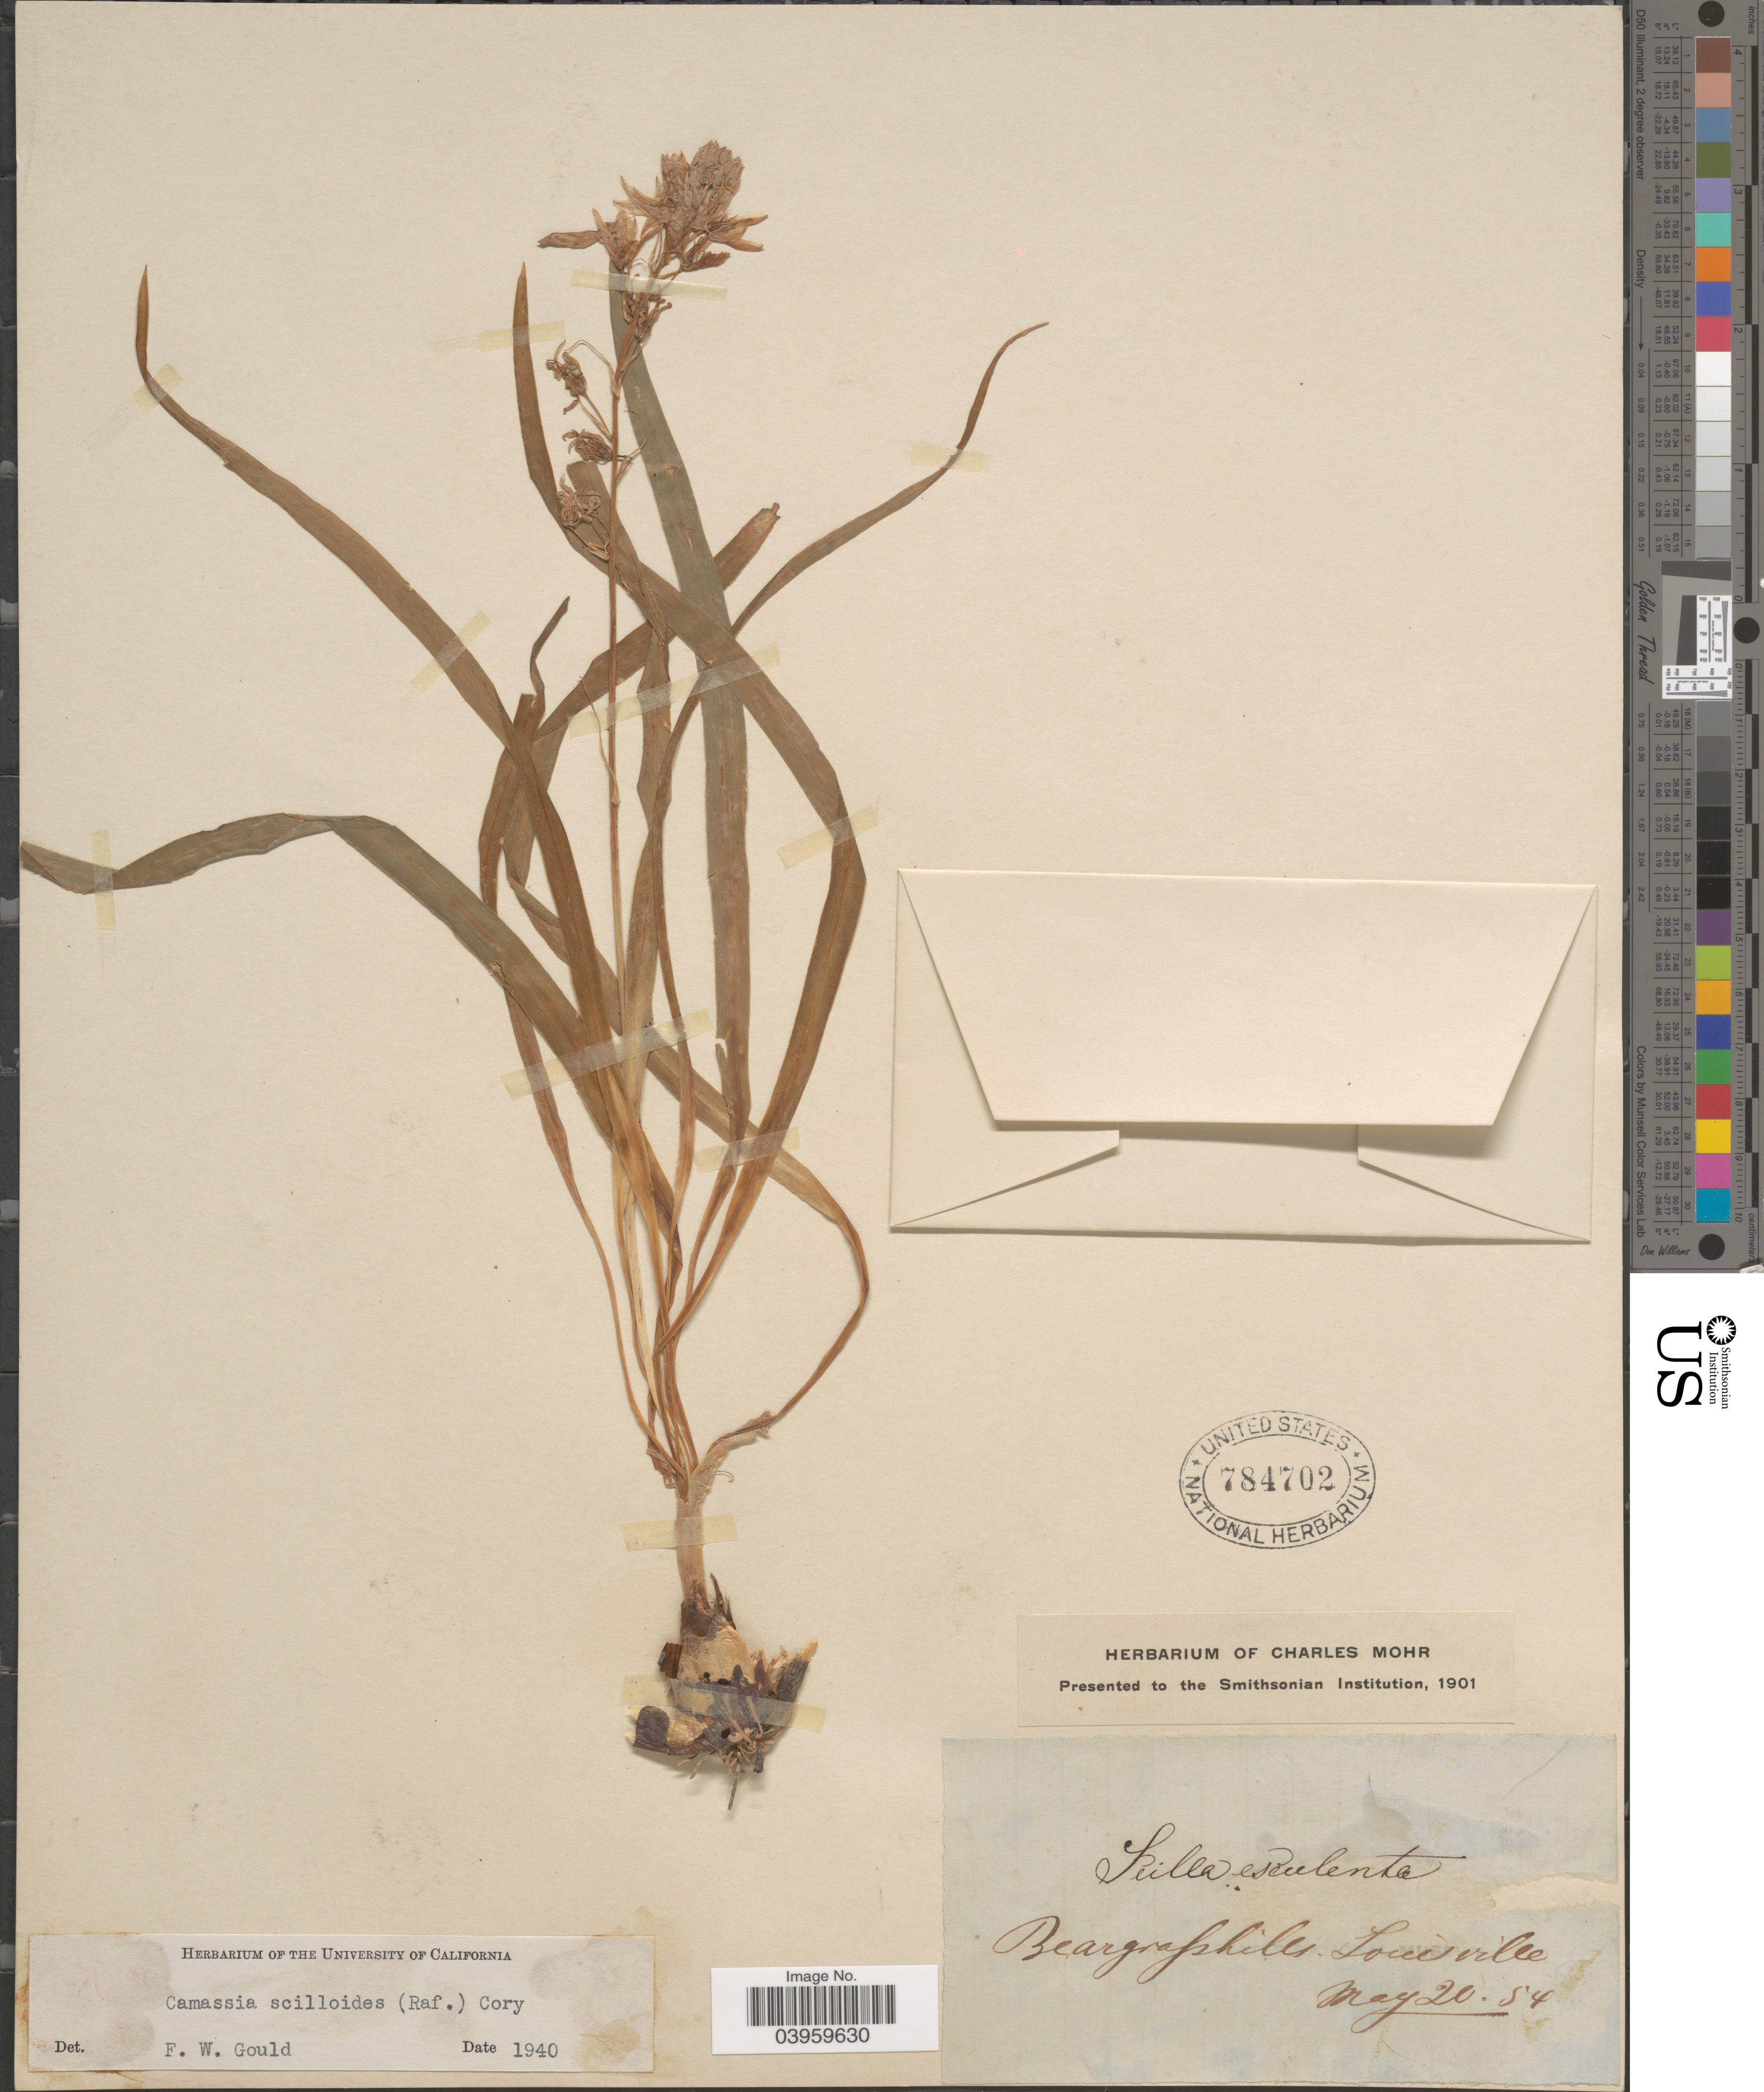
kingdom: Plantae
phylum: Tracheophyta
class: Liliopsida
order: Asparagales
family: Asparagaceae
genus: Camassia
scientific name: Camassia scilloides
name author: (Raf.) Cory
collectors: ex herb. Charles Mohr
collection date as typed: Transcribed d/m/y: 20/5/54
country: United States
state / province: Kentucky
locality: Beargrass hills Louisville.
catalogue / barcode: US 784702